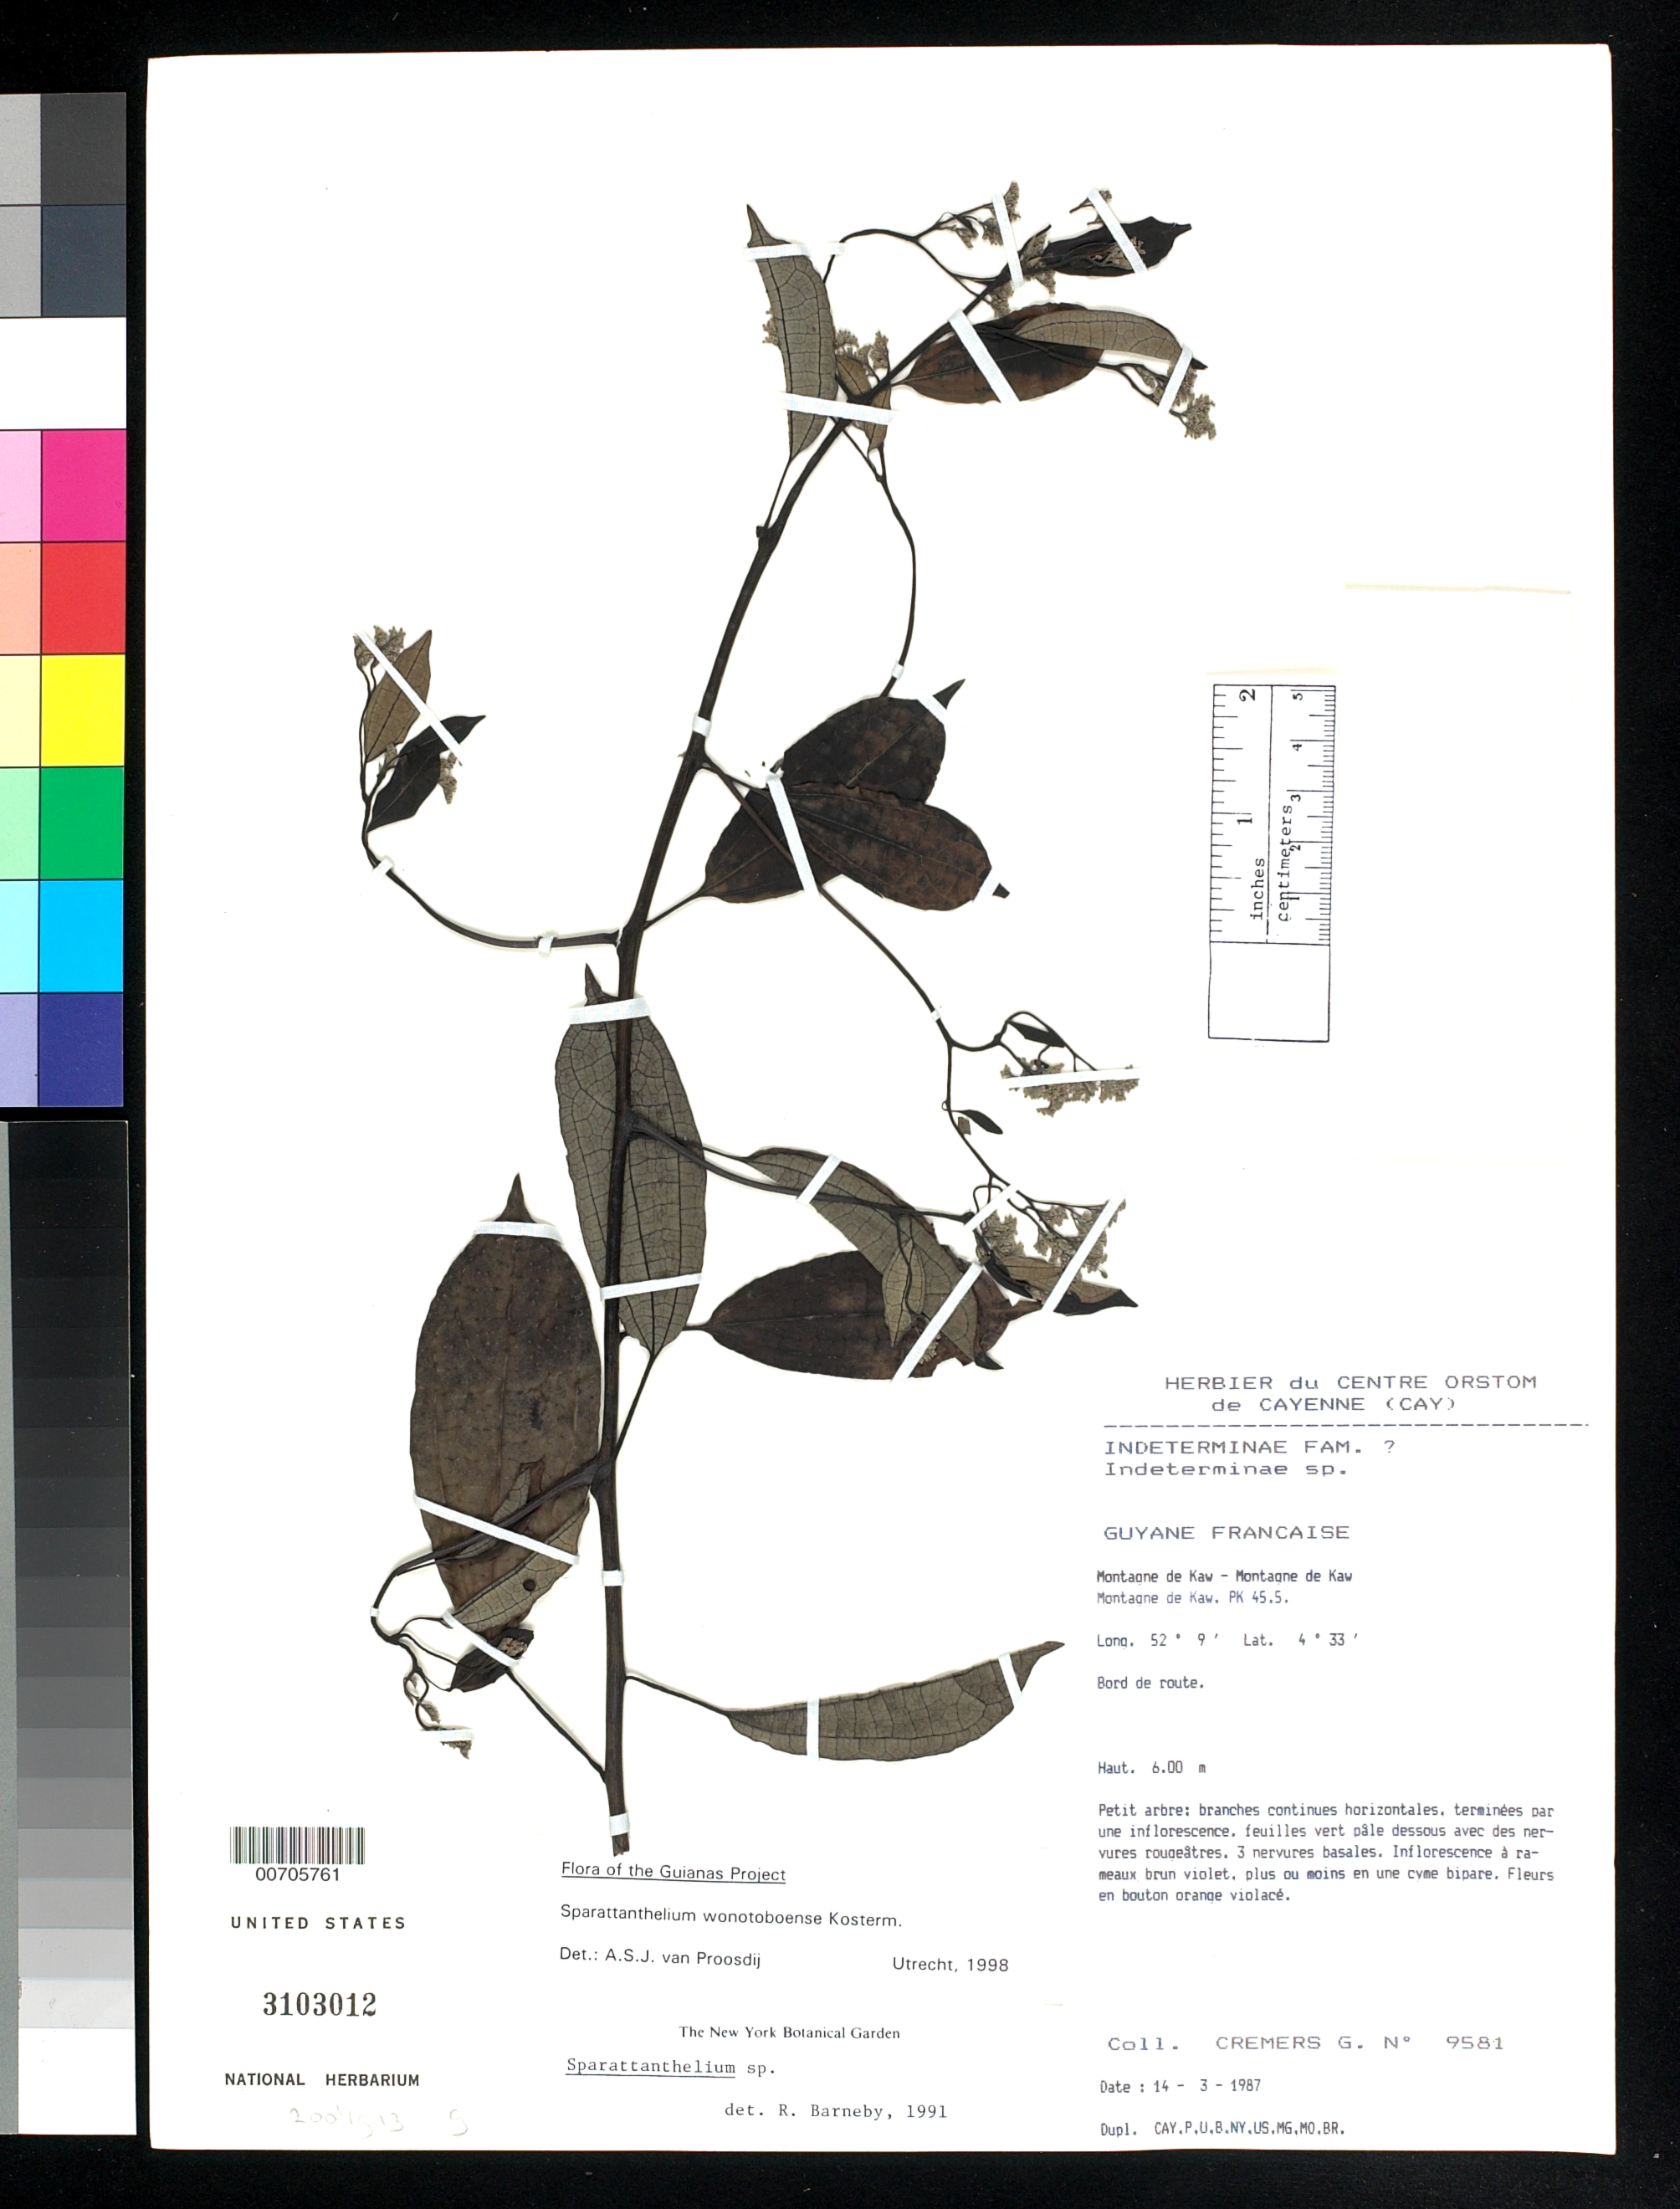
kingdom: Plantae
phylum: Tracheophyta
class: Magnoliopsida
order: Laurales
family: Hernandiaceae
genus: Sparattanthelium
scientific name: Sparattanthelium wonotoboense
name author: Kosterm.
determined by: Proosdij, A. S. J. van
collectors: G. Cremers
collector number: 9581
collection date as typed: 14-Mar-87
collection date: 1987-03-14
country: French Guiana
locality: Montagne de Kaw, PK 45.5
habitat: Roadside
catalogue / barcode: US 3103012